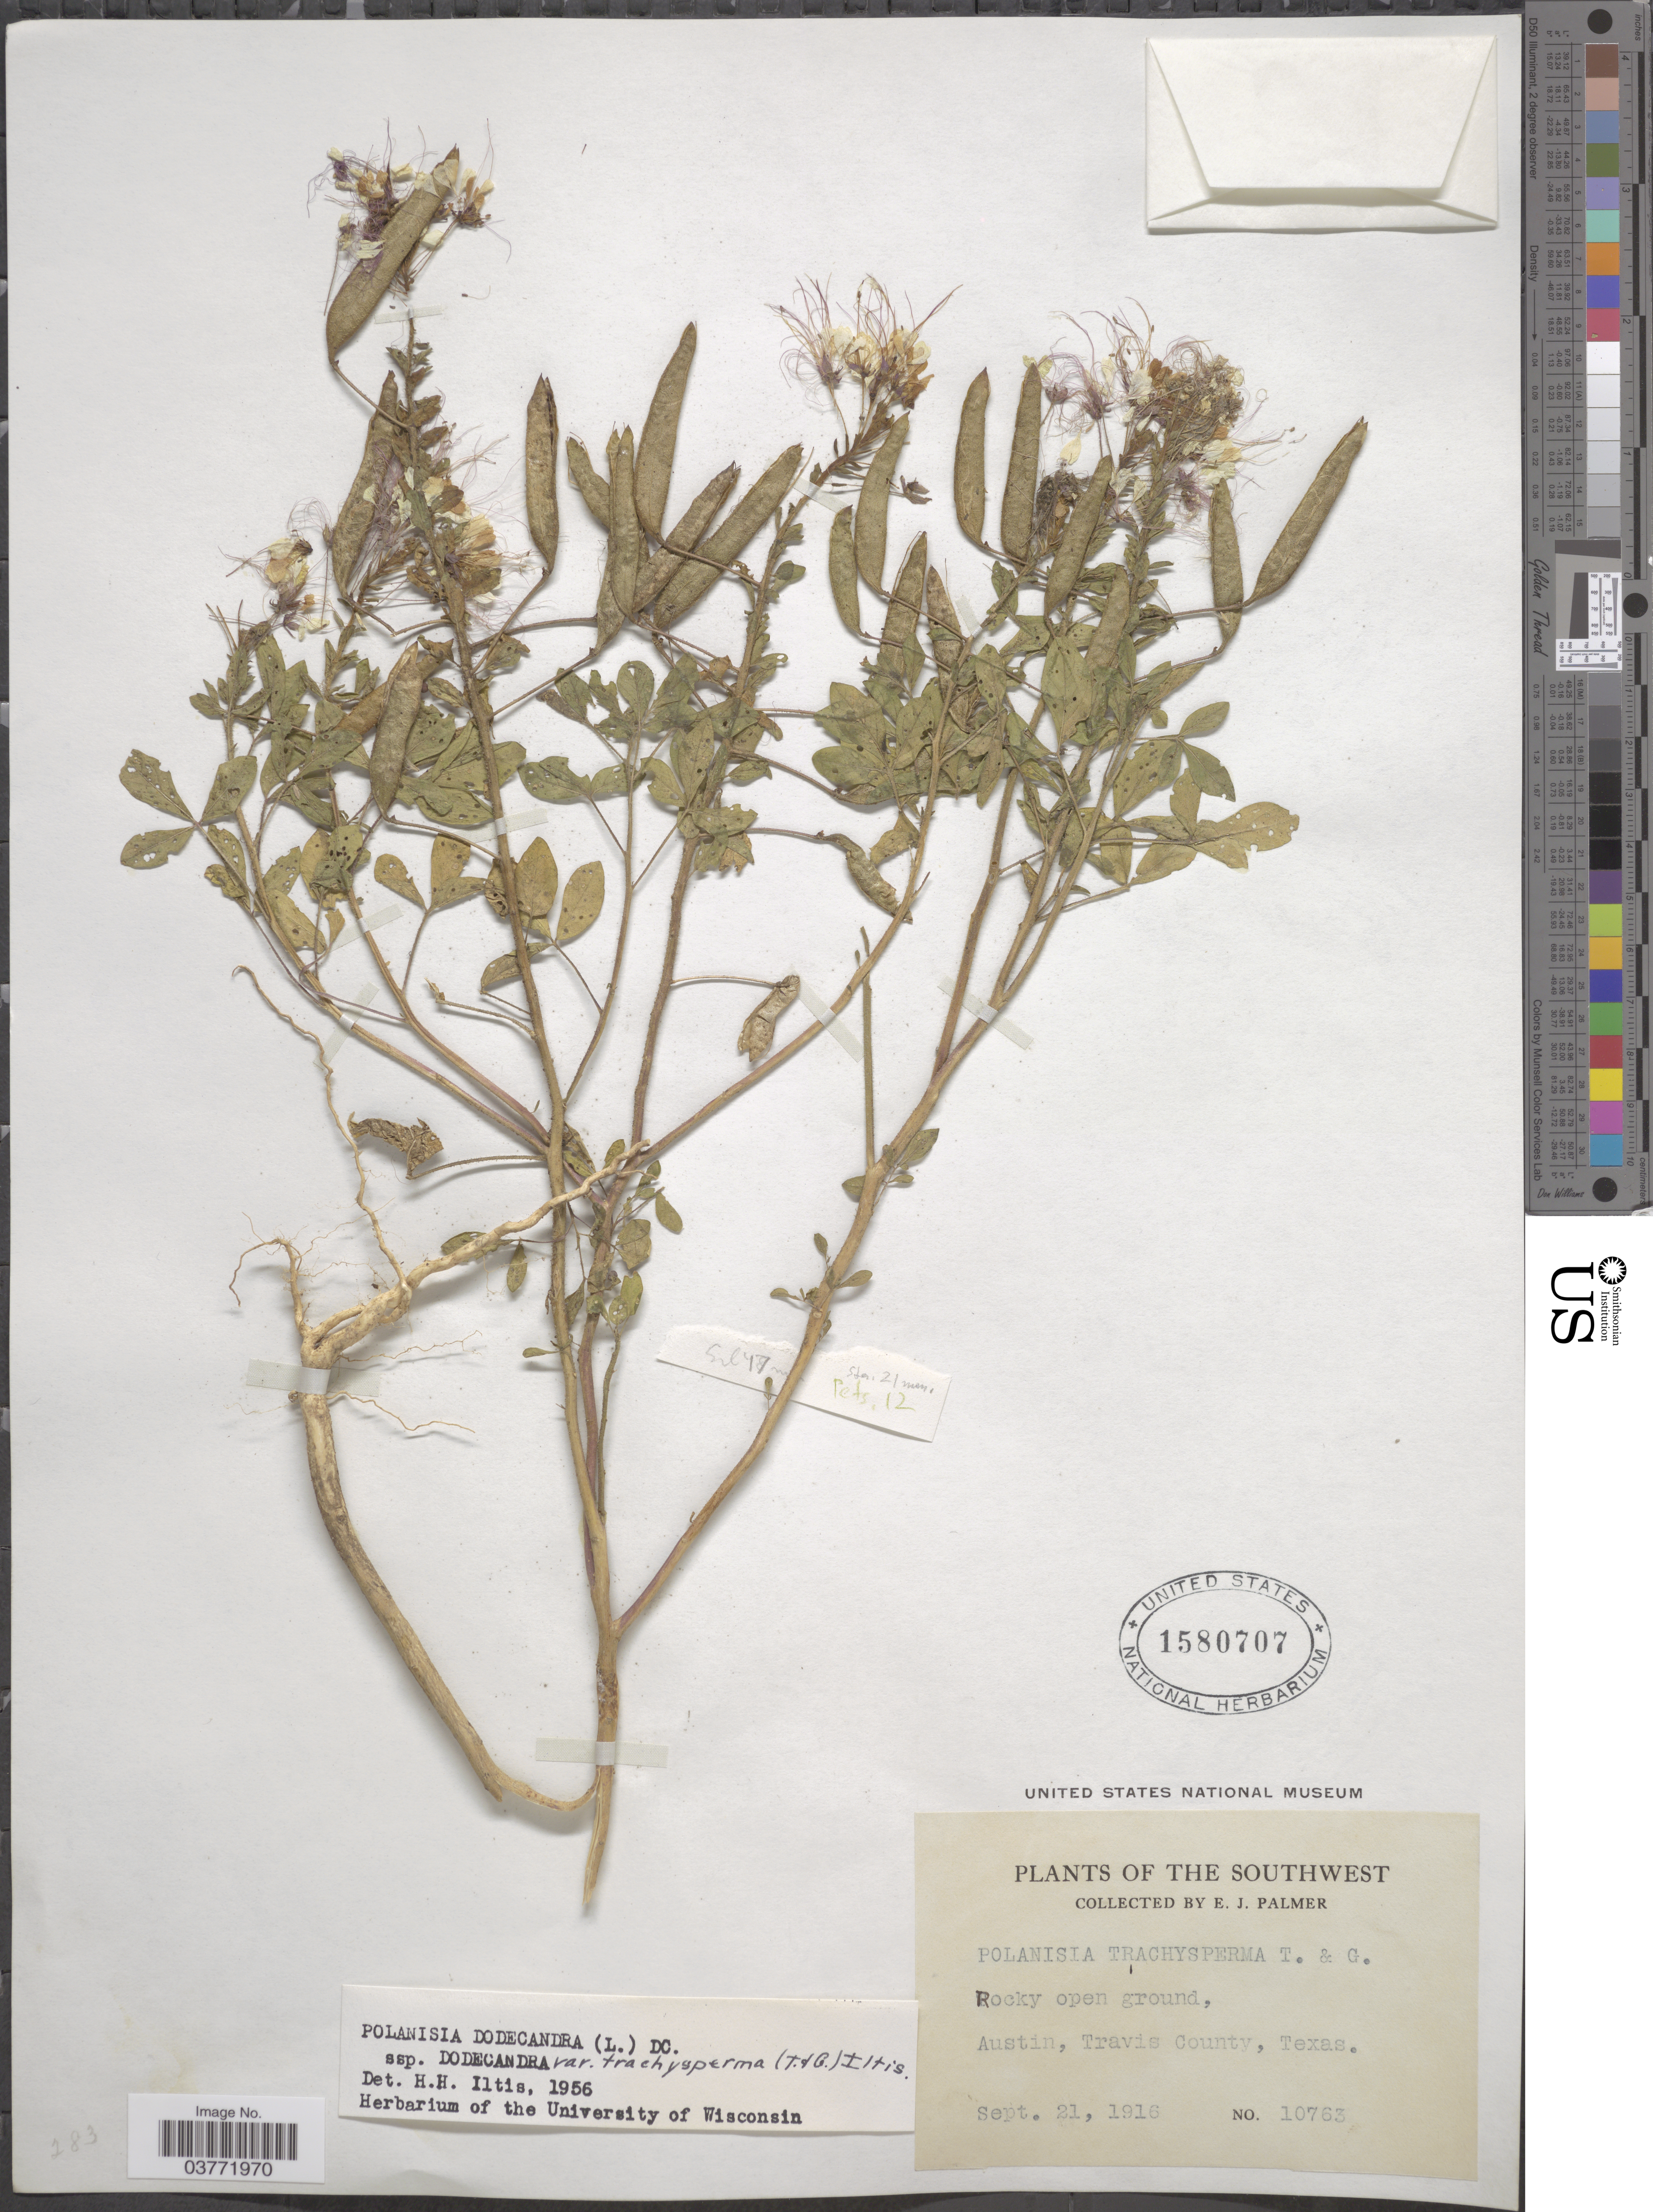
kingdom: Plantae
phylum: Tracheophyta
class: Magnoliopsida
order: Brassicales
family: Cleomaceae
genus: Polanisia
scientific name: Polanisia trachysperma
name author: Torr. & A. Gray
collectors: E. J. Palmer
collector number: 10763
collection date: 1916-09-21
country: United States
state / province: Texas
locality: The Southwest. Austin, Travis County.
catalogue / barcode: US 1580707